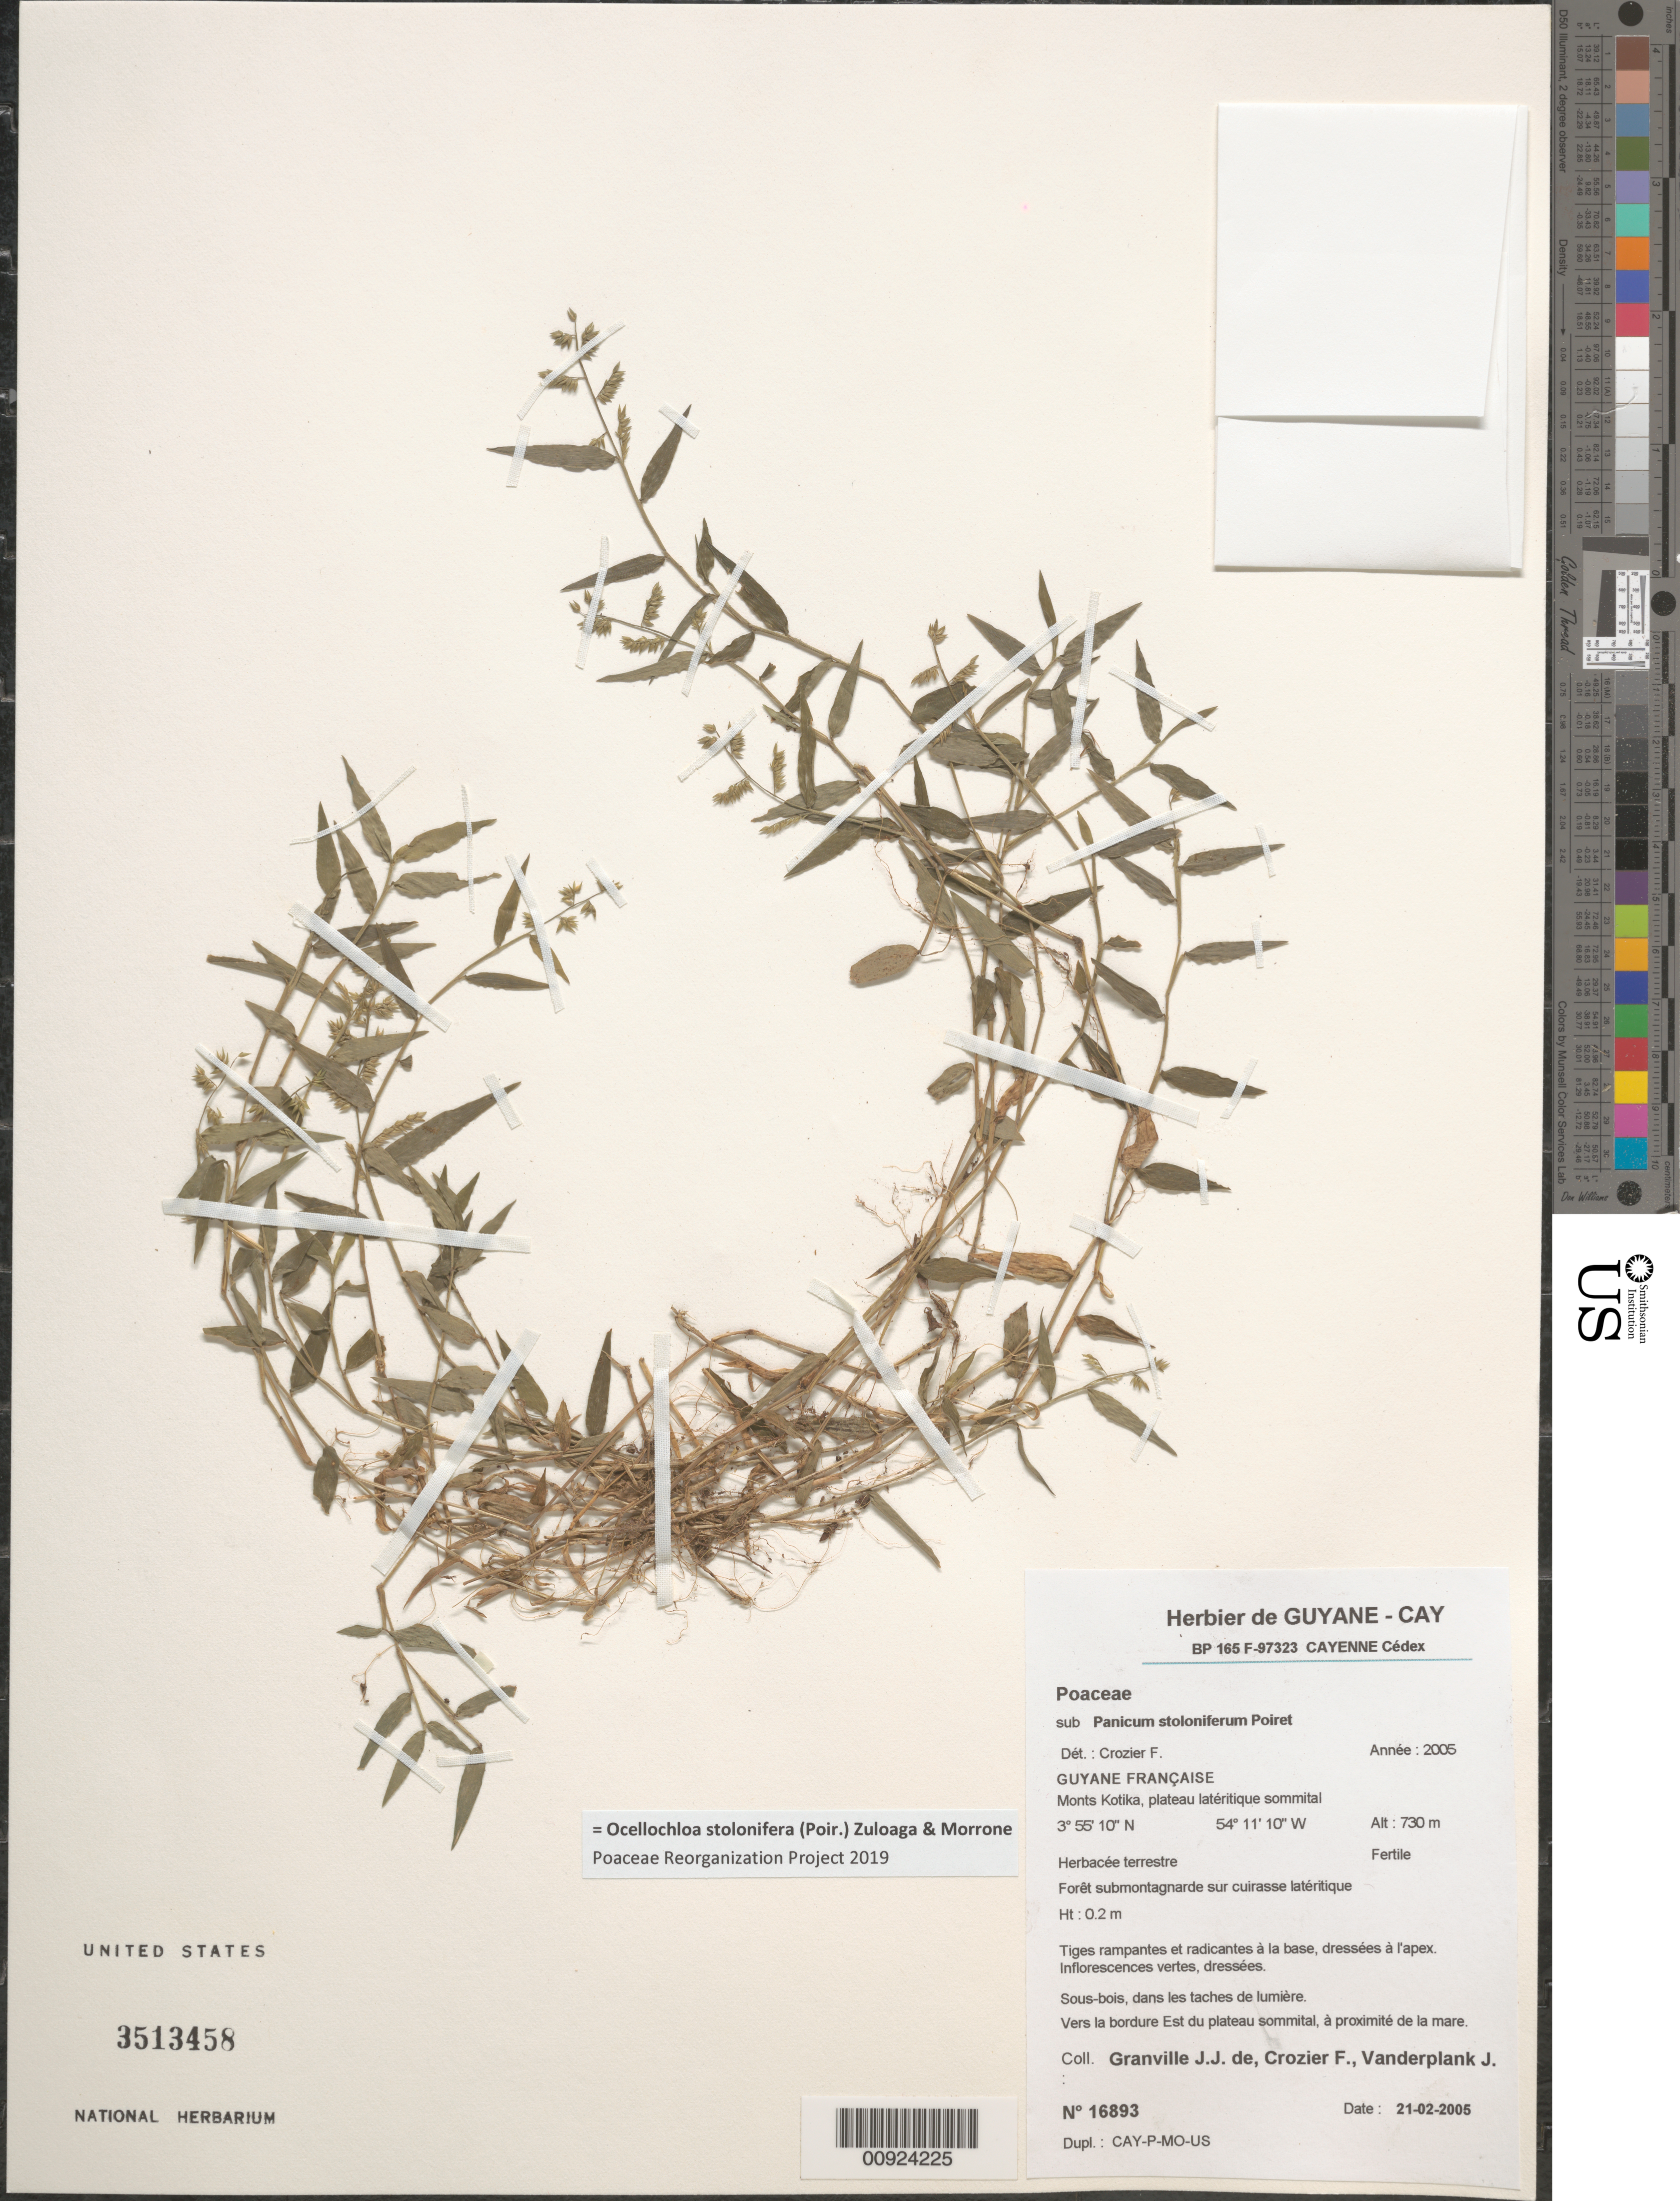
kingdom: Plantae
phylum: Tracheophyta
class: Liliopsida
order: Poales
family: Poaceae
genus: Panicum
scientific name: Panicum stoloniferum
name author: Poir.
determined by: Crozier, F.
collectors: J.-J. de Granville, F. Crozier & J. Vanderplank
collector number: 16893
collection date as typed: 21-Feb-05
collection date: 2005-02-21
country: French Guiana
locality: Monts Kotika, plateau lateritique sommital, vers la bordure Est du plateau sommital, a proximite de la mare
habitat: Foret submontagnarde sur cuirasse lateritique; sous-bois, dans les taches de lumiere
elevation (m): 730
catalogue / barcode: US 3513458